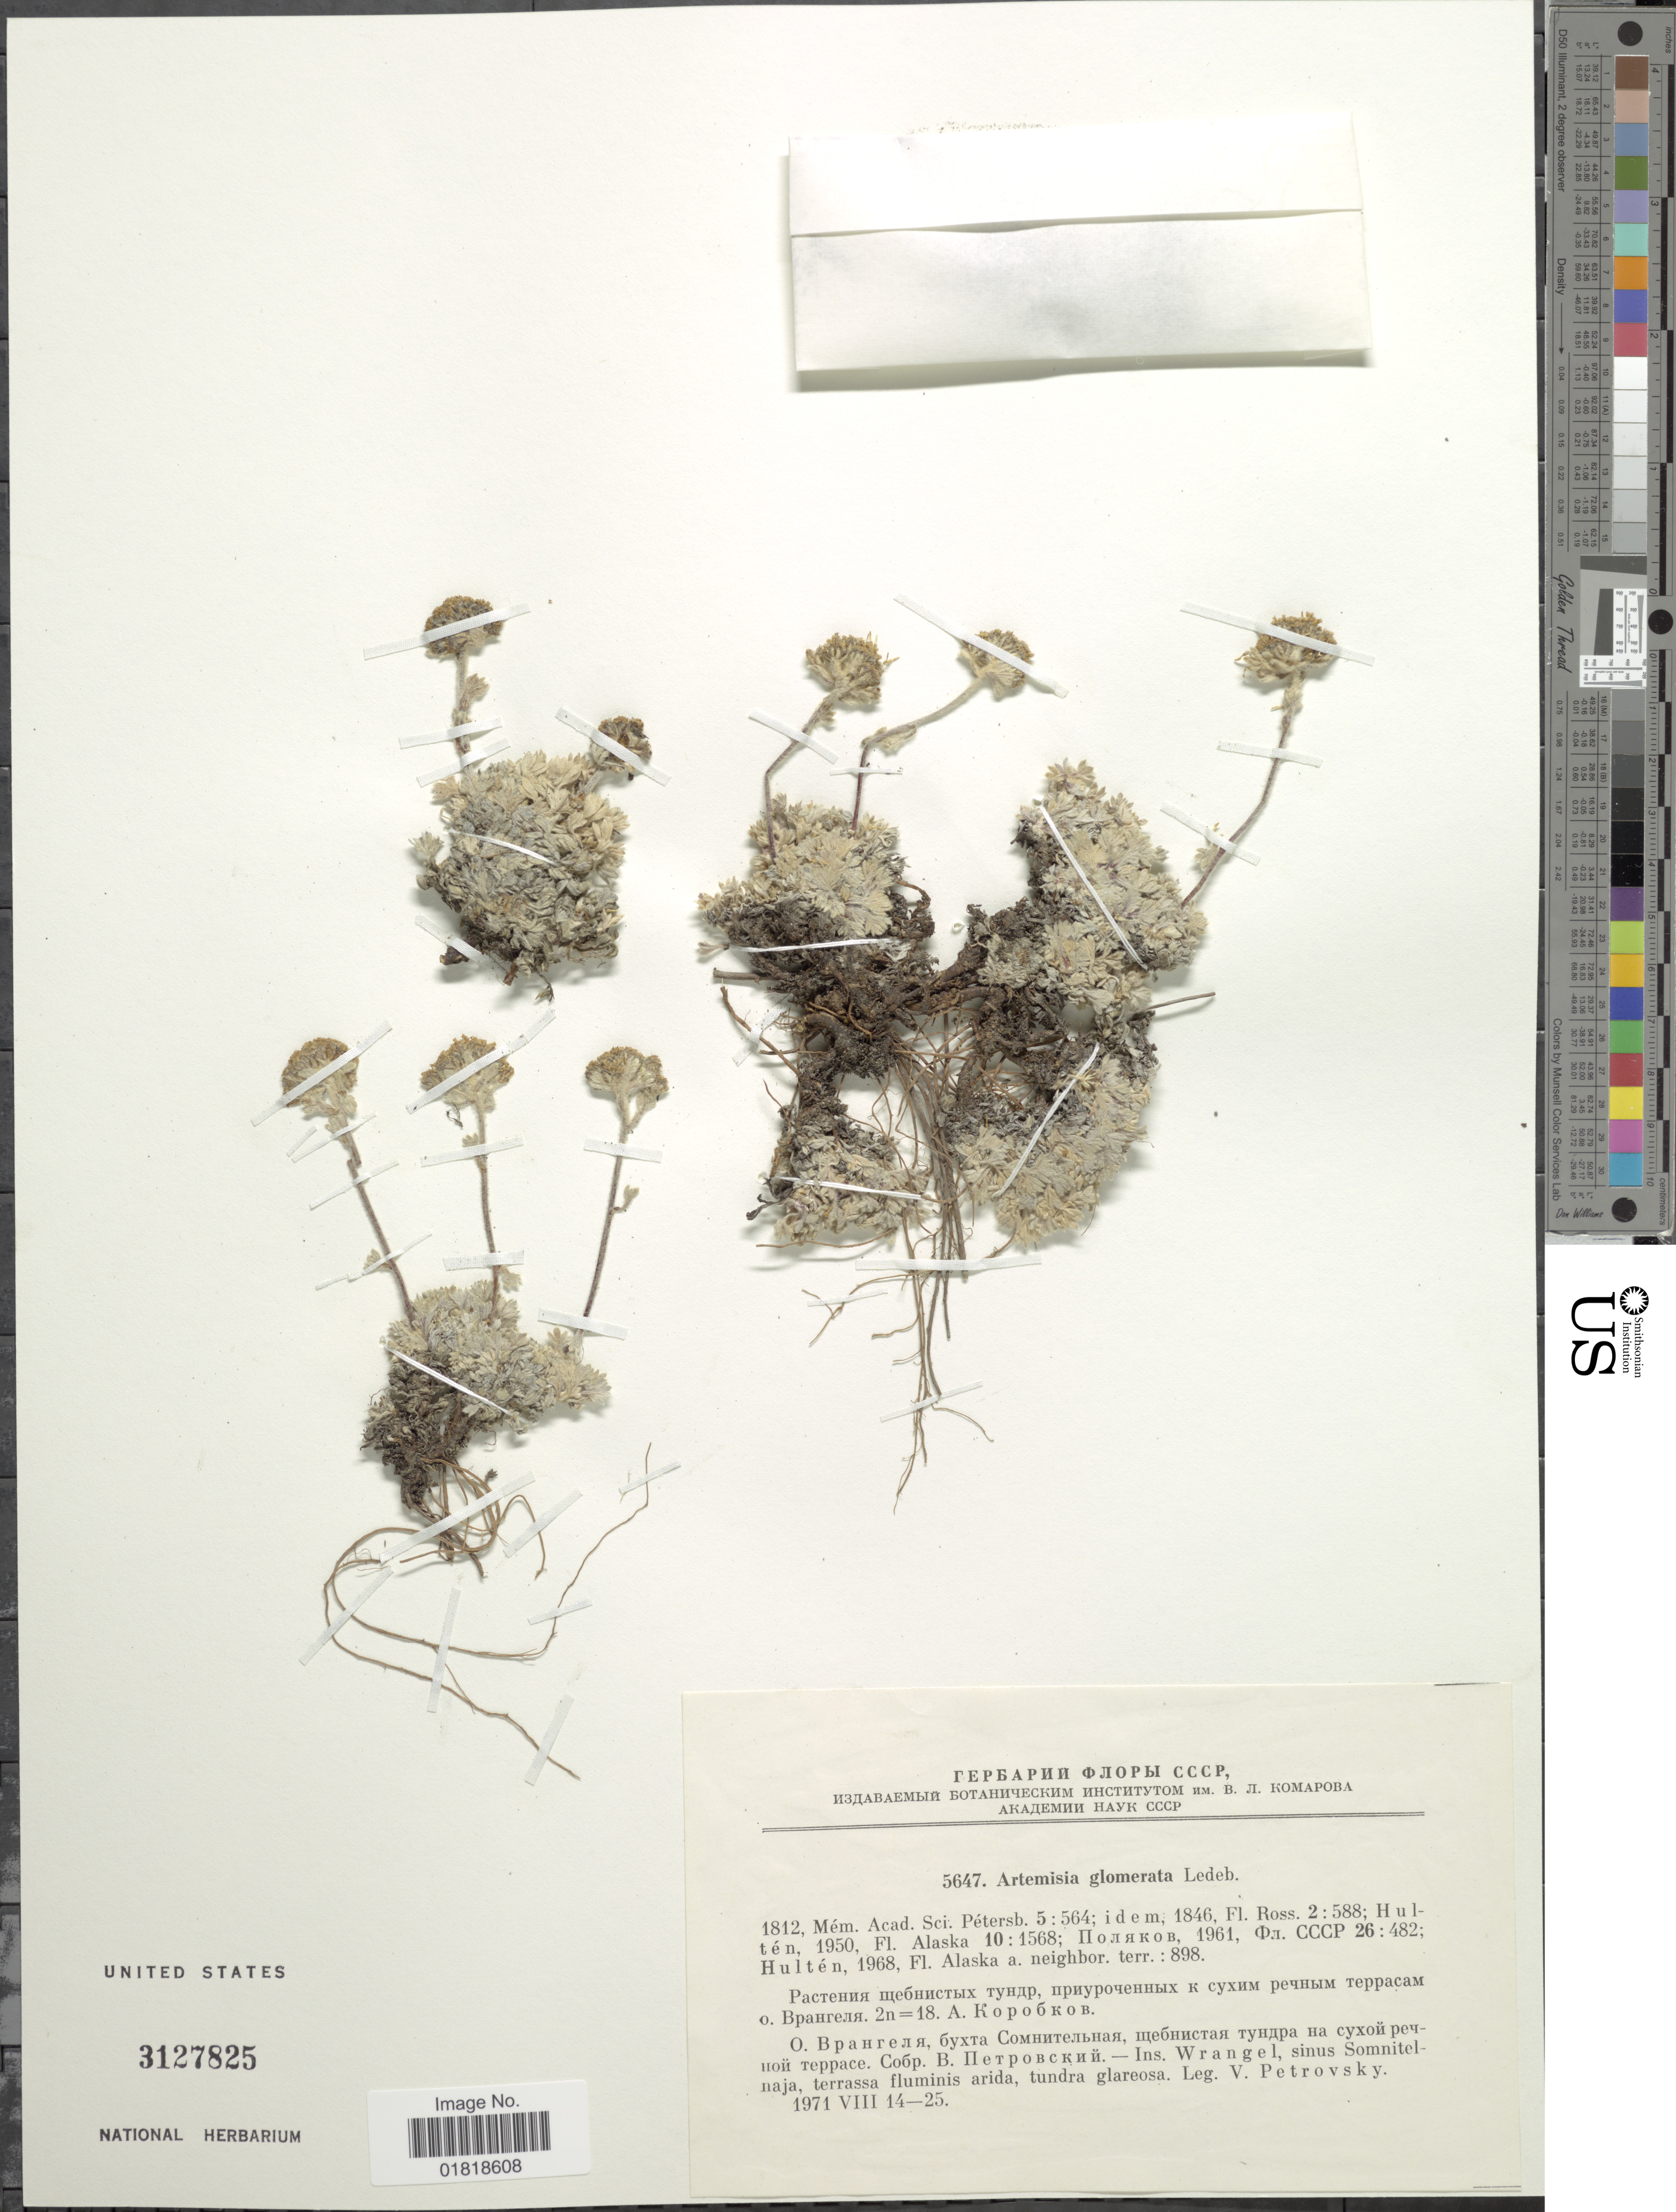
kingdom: Plantae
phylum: Tracheophyta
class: Magnoliopsida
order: Asterales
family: Asteraceae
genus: Artemisia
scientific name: Artemisia glomerata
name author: Ledeb.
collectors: V. Petrovsky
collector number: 5647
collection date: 1971-08-14/1971-08-25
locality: Ins. Wrangel, sinus Somnitelnaka, terrassa fluminis arida, tundra glareosa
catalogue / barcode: US 3127825